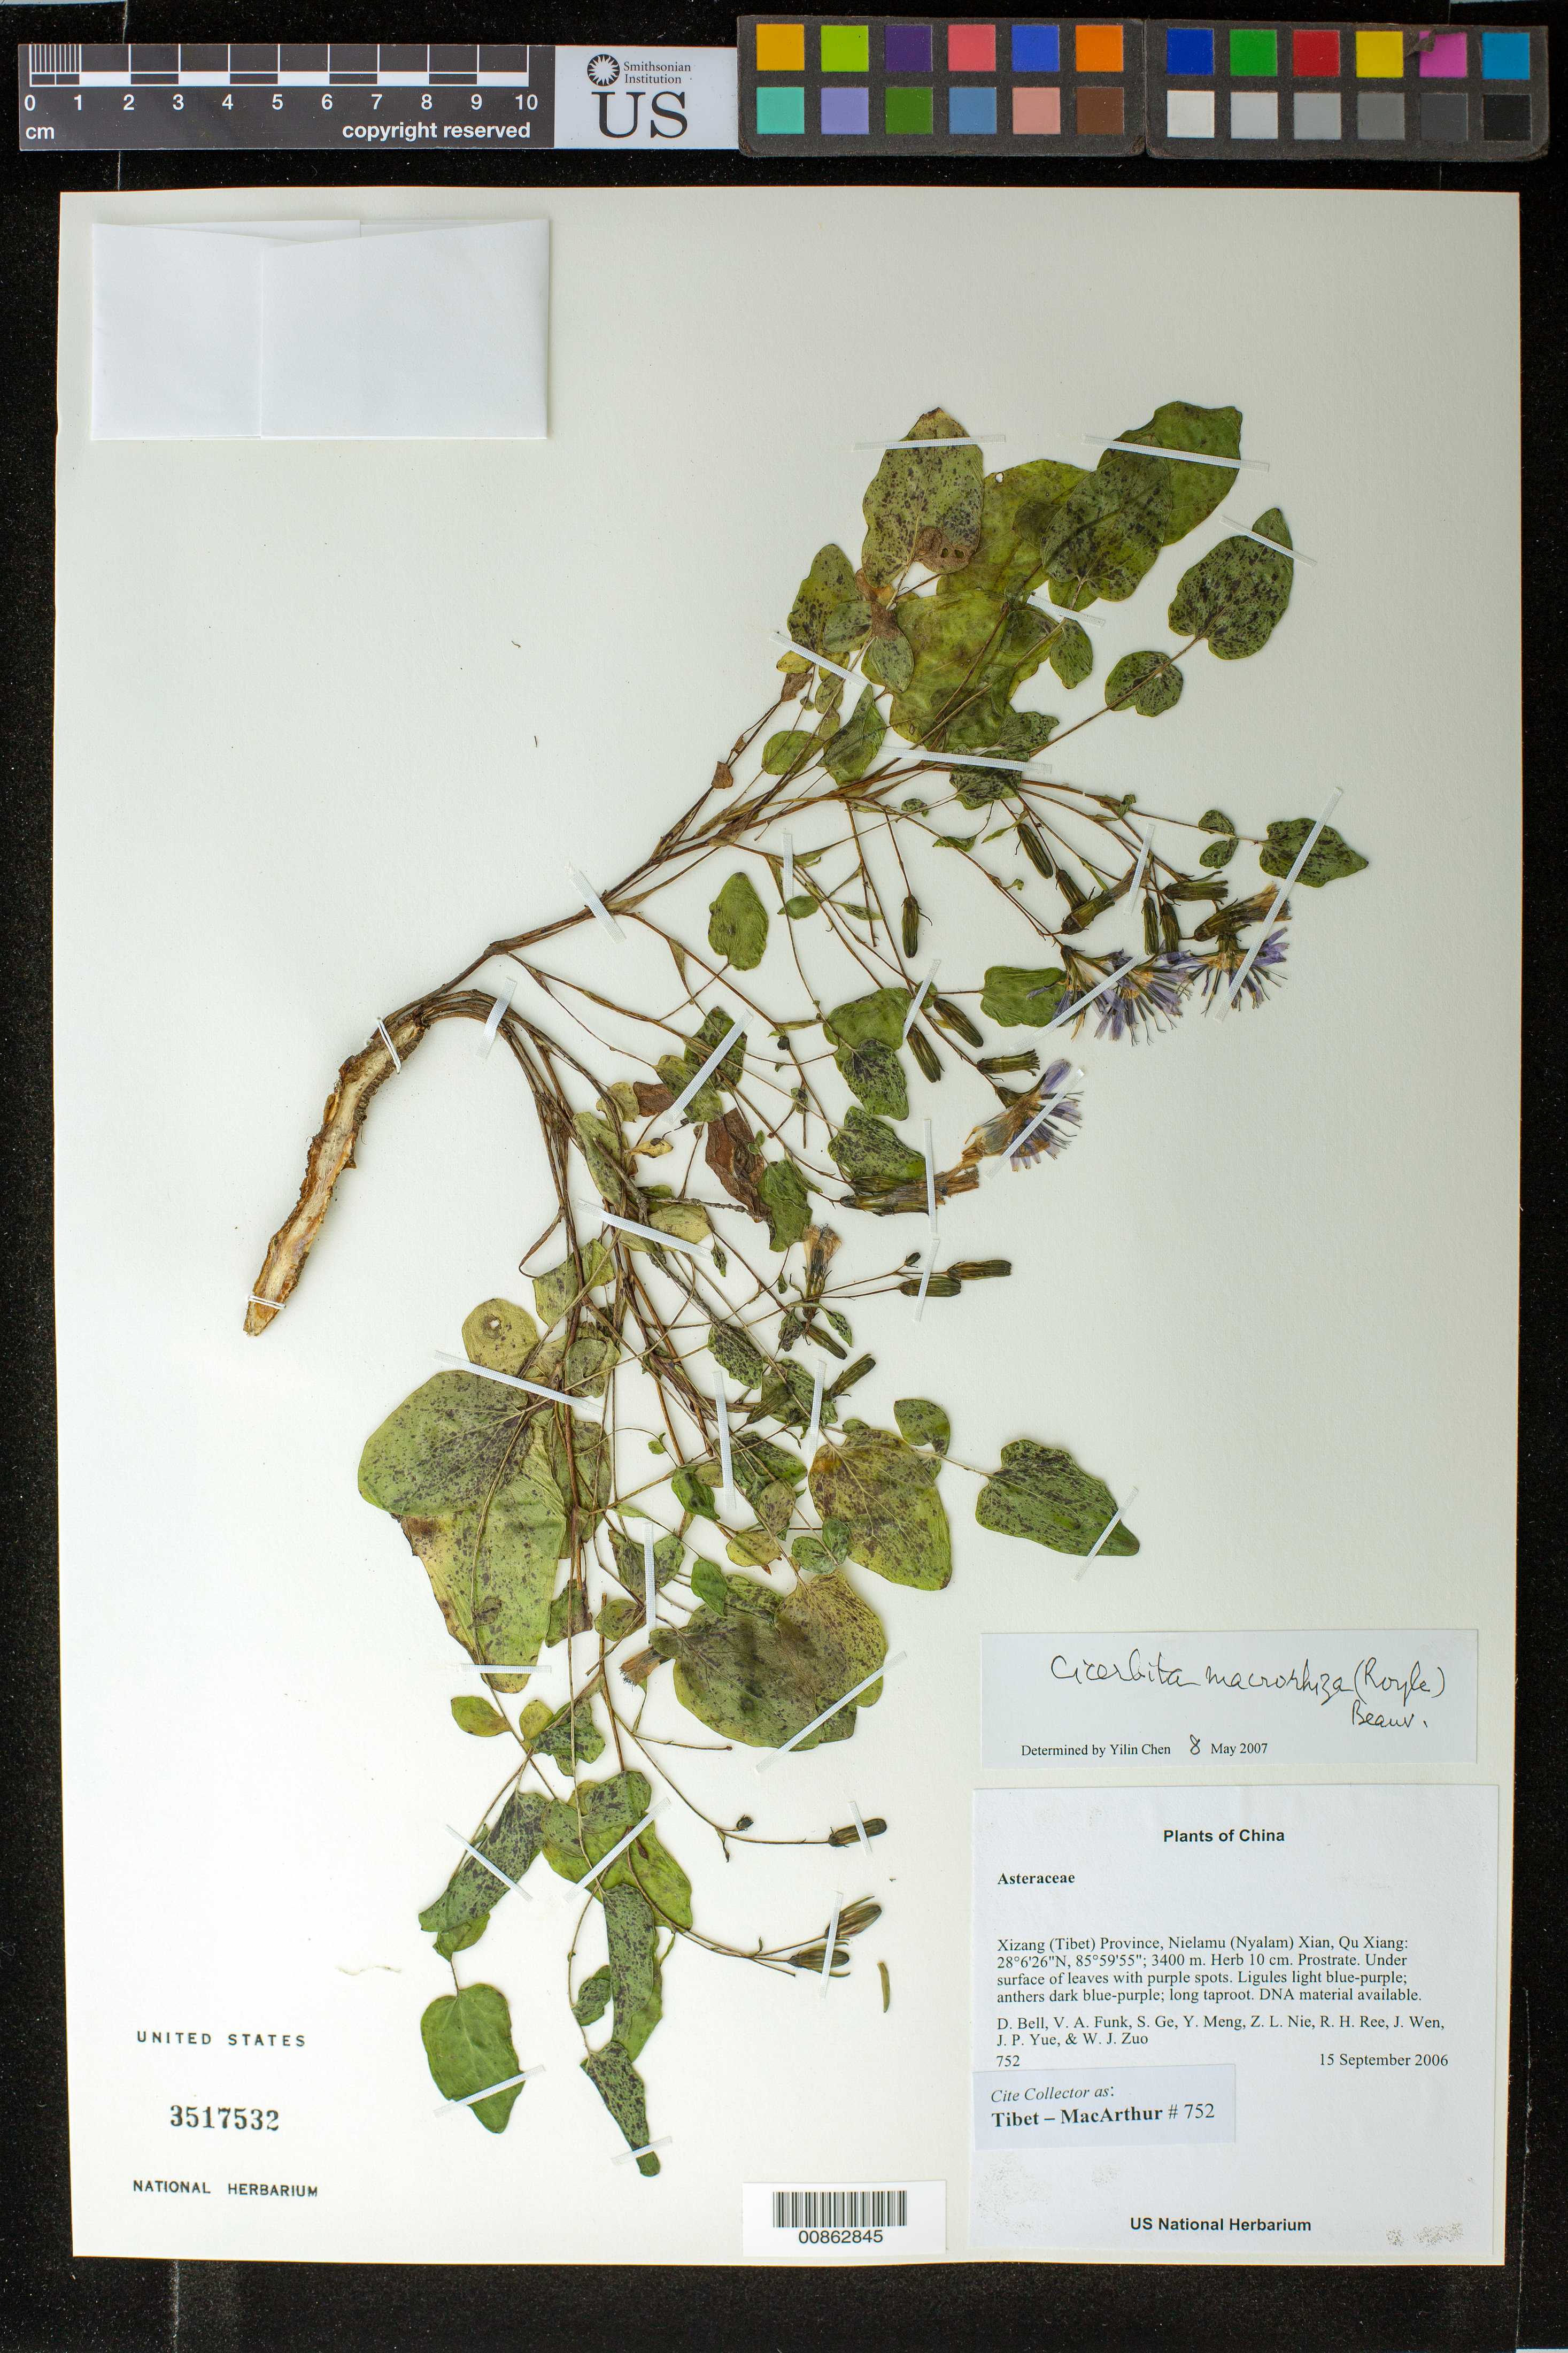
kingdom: Plantae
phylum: Tracheophyta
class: Magnoliopsida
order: Asterales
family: Asteraceae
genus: Lactuca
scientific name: Lactuca macrorhiza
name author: (Royle) Hook. f.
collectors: Tibet-MacArthur, D. A. Bell, V. Funk, S. Ge, Y. Meng, Z. Nie, R. Ree, J. Wen, J. Yue & W. Zuo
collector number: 752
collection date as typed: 15 Sep 2006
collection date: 2006-09-15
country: China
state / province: Xizang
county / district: Nielamu (Nyalam) Xian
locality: Qu Xiang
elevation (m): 3400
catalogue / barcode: US 3517532